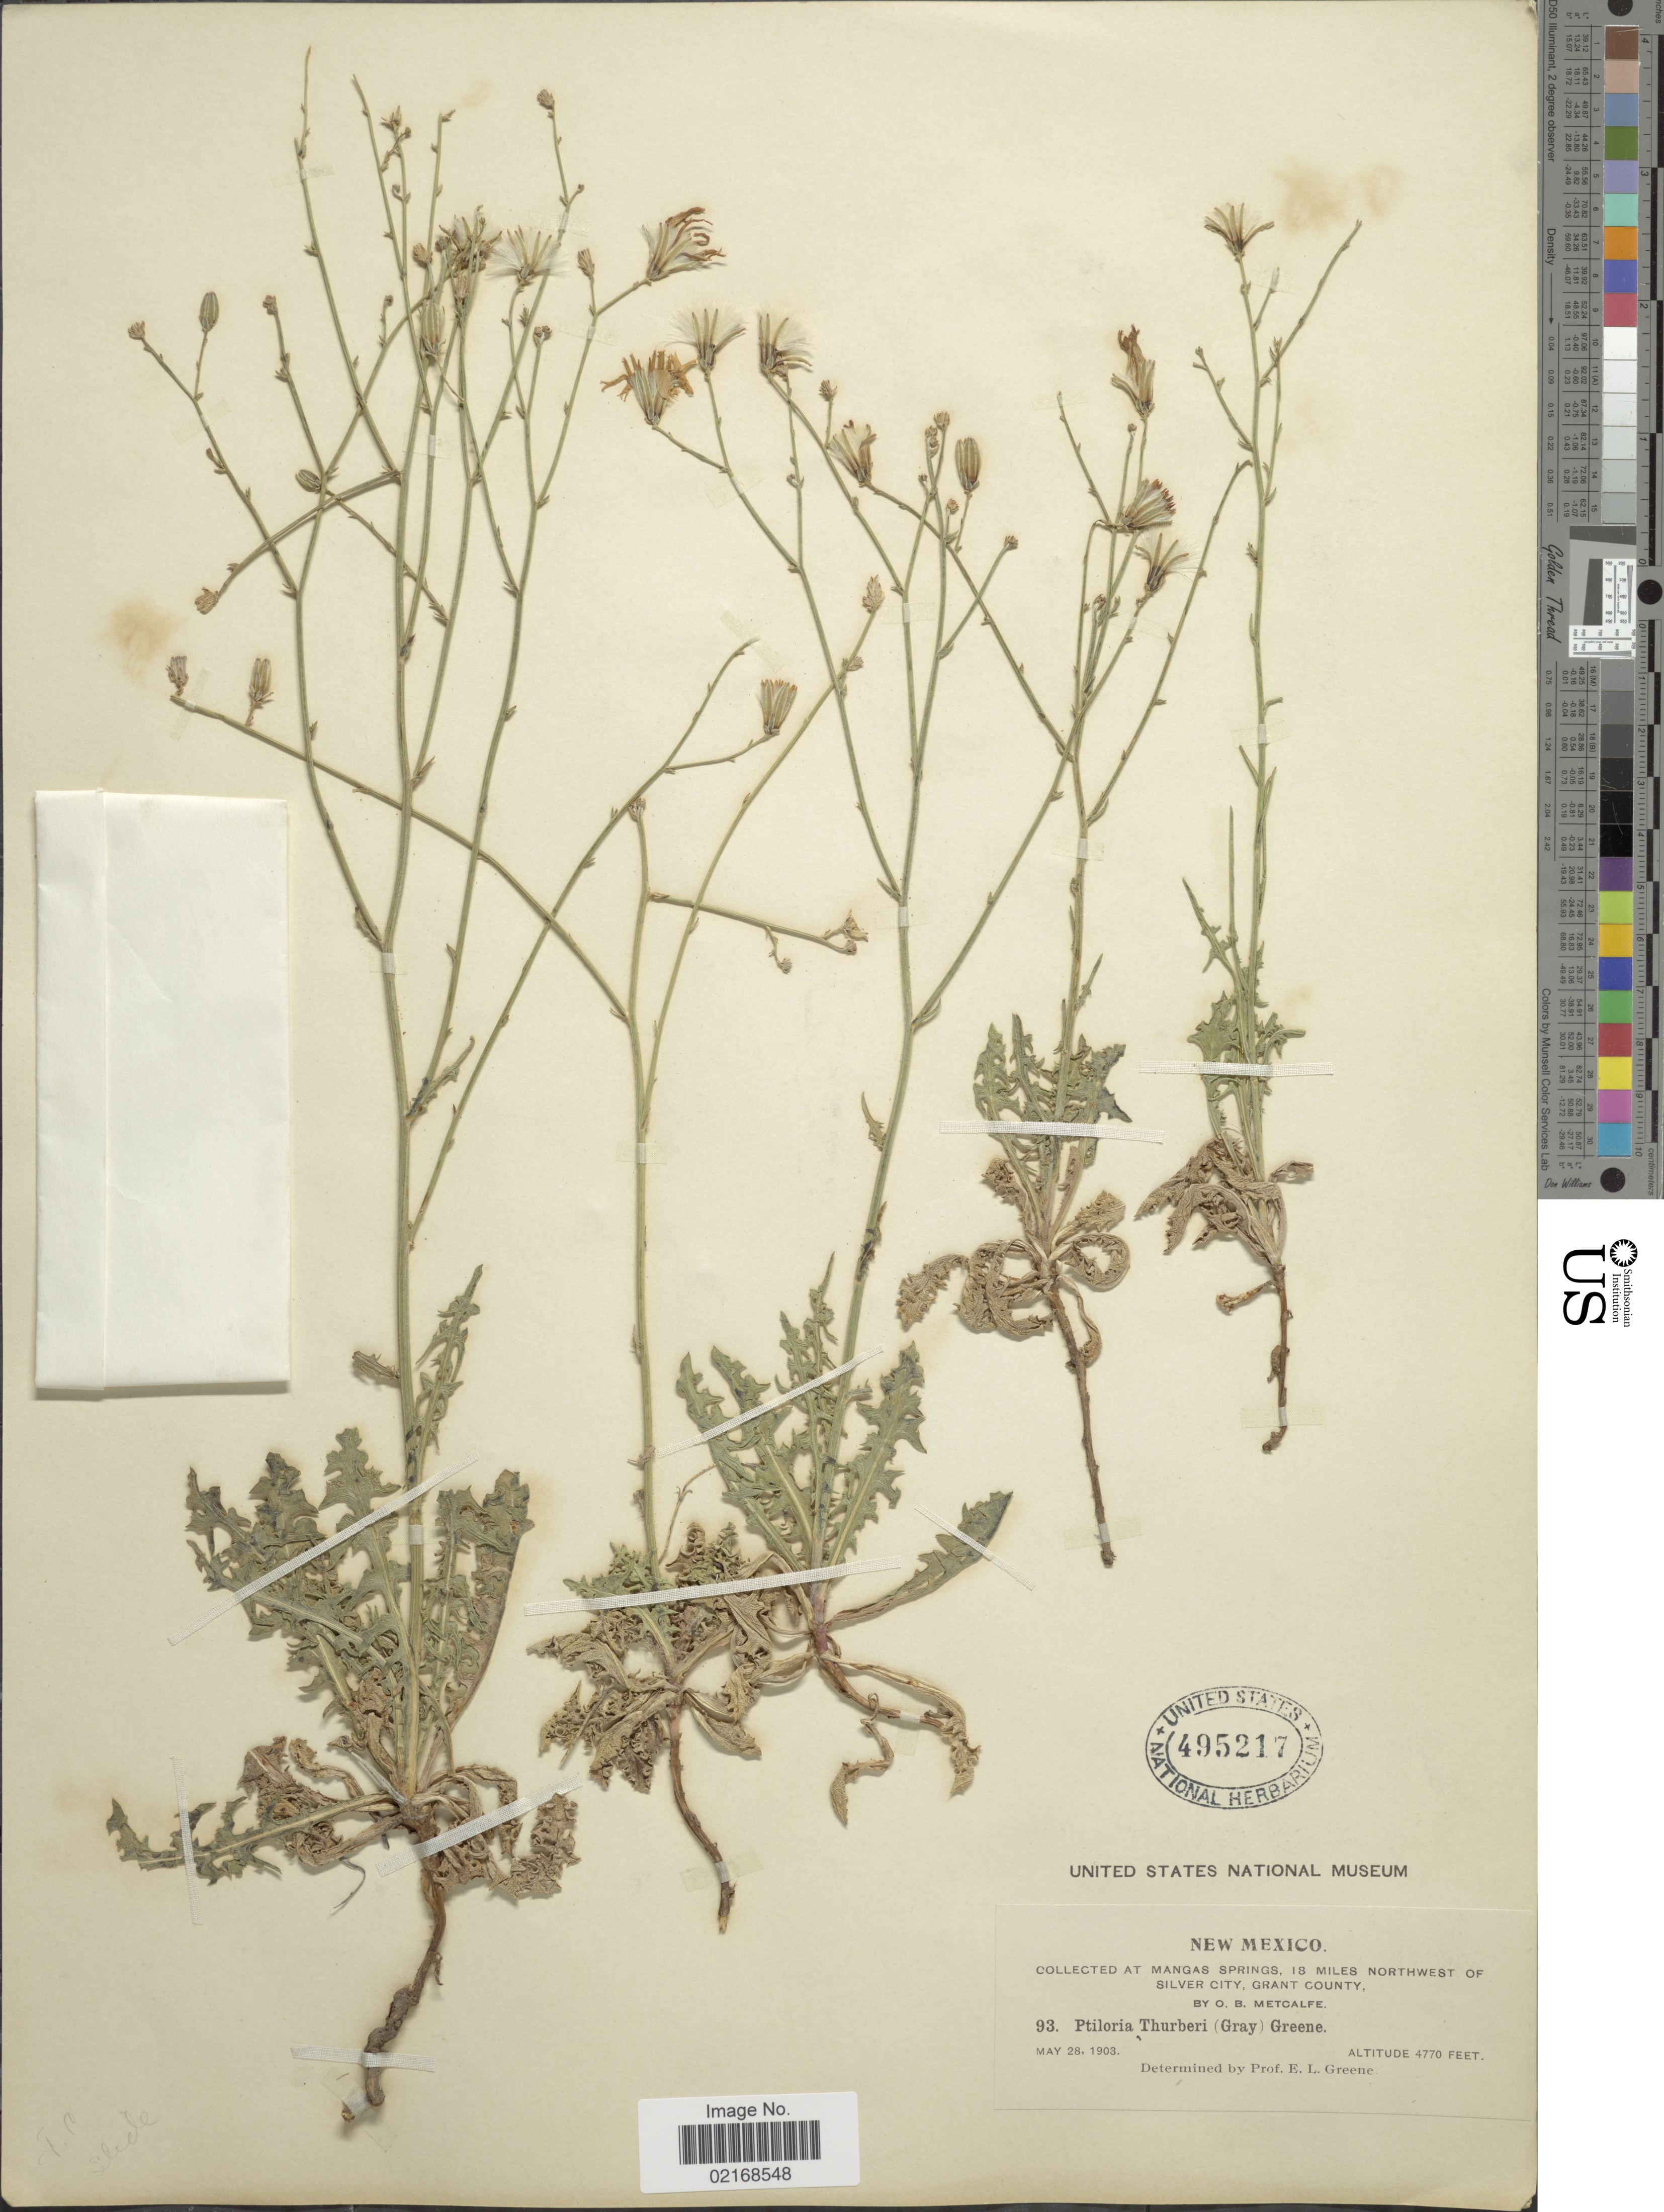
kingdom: Plantae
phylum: Tracheophyta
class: Magnoliopsida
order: Asterales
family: Asteraceae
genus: Stephanomeria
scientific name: Stephanomeria thurberi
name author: A. Gray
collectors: O. B. Metcalfe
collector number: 93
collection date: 1903-05-28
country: United States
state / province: New Mexico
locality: At Mangas Springs, 18 miles Northwest of Silver City, Grant County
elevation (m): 1454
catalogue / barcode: US 495217